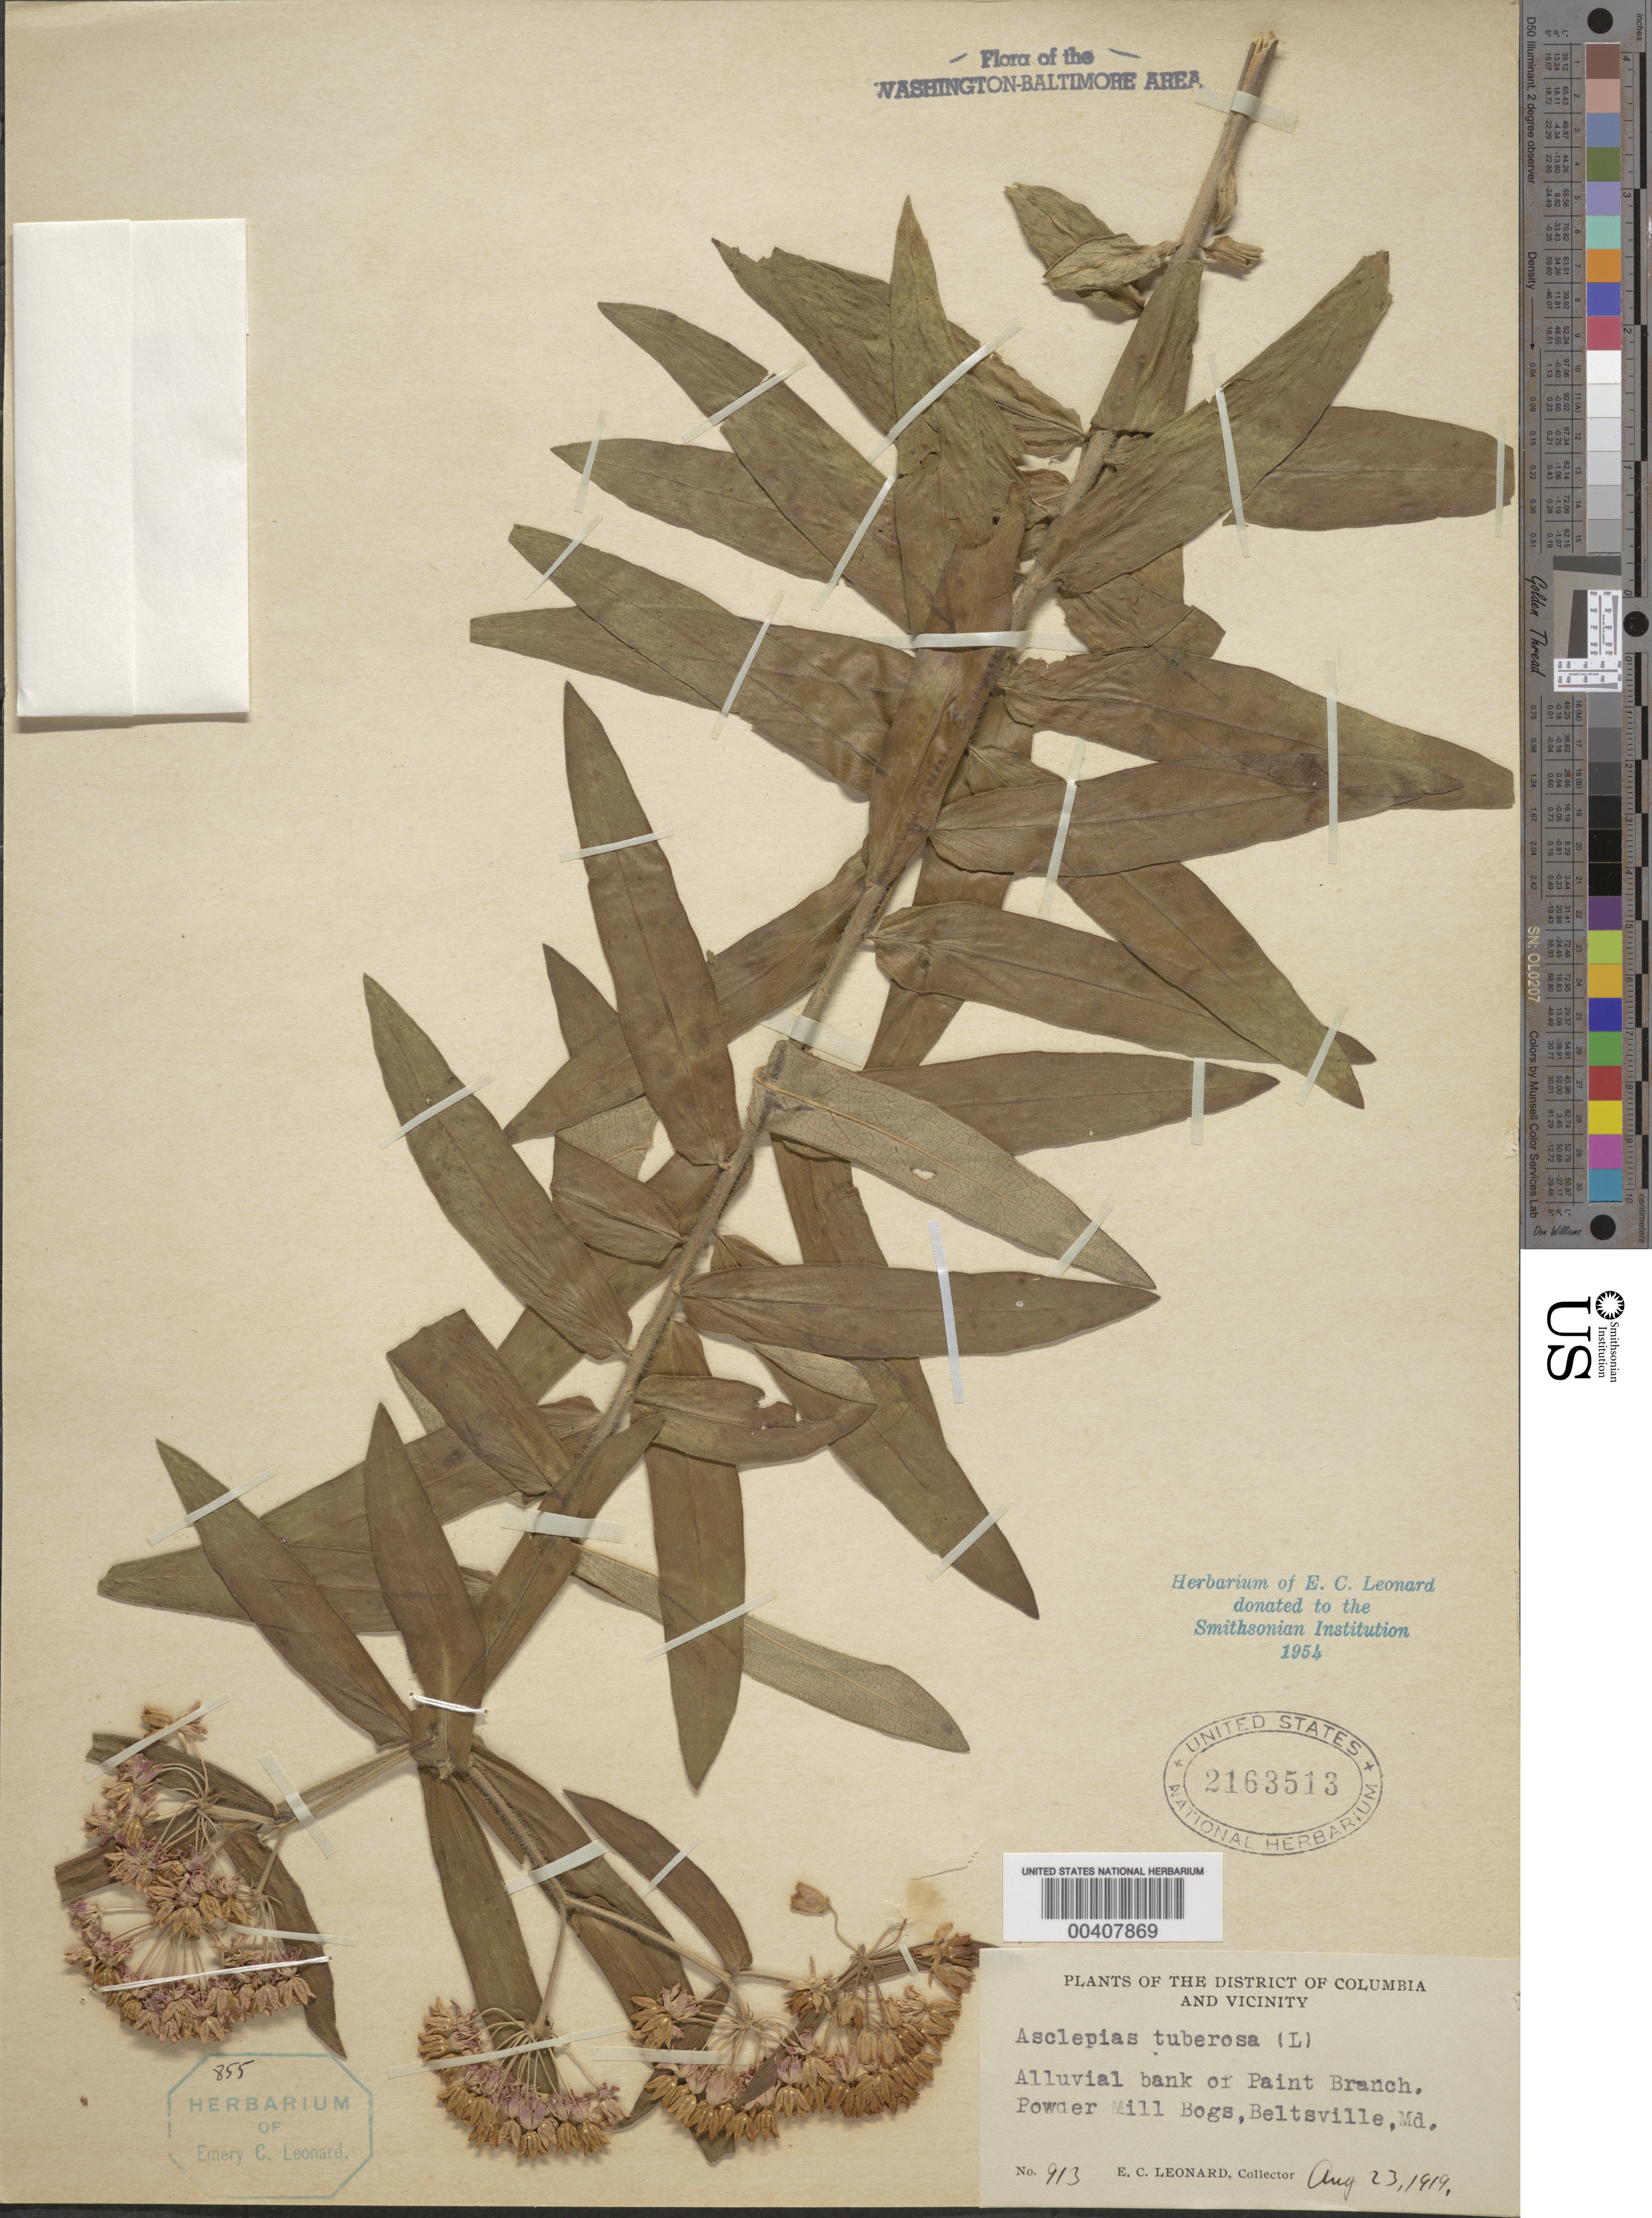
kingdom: Plantae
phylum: Tracheophyta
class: Magnoliopsida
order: Gentianales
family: Apocynaceae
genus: Asclepias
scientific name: Asclepias tuberosa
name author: L.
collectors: E. C. Leonard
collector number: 913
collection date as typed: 23 Aug 1919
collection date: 1919-08-23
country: United States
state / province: Maryland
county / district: Prince George's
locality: Paint Branch, Powder Mill Bogs, Beltsville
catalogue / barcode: US 2163513